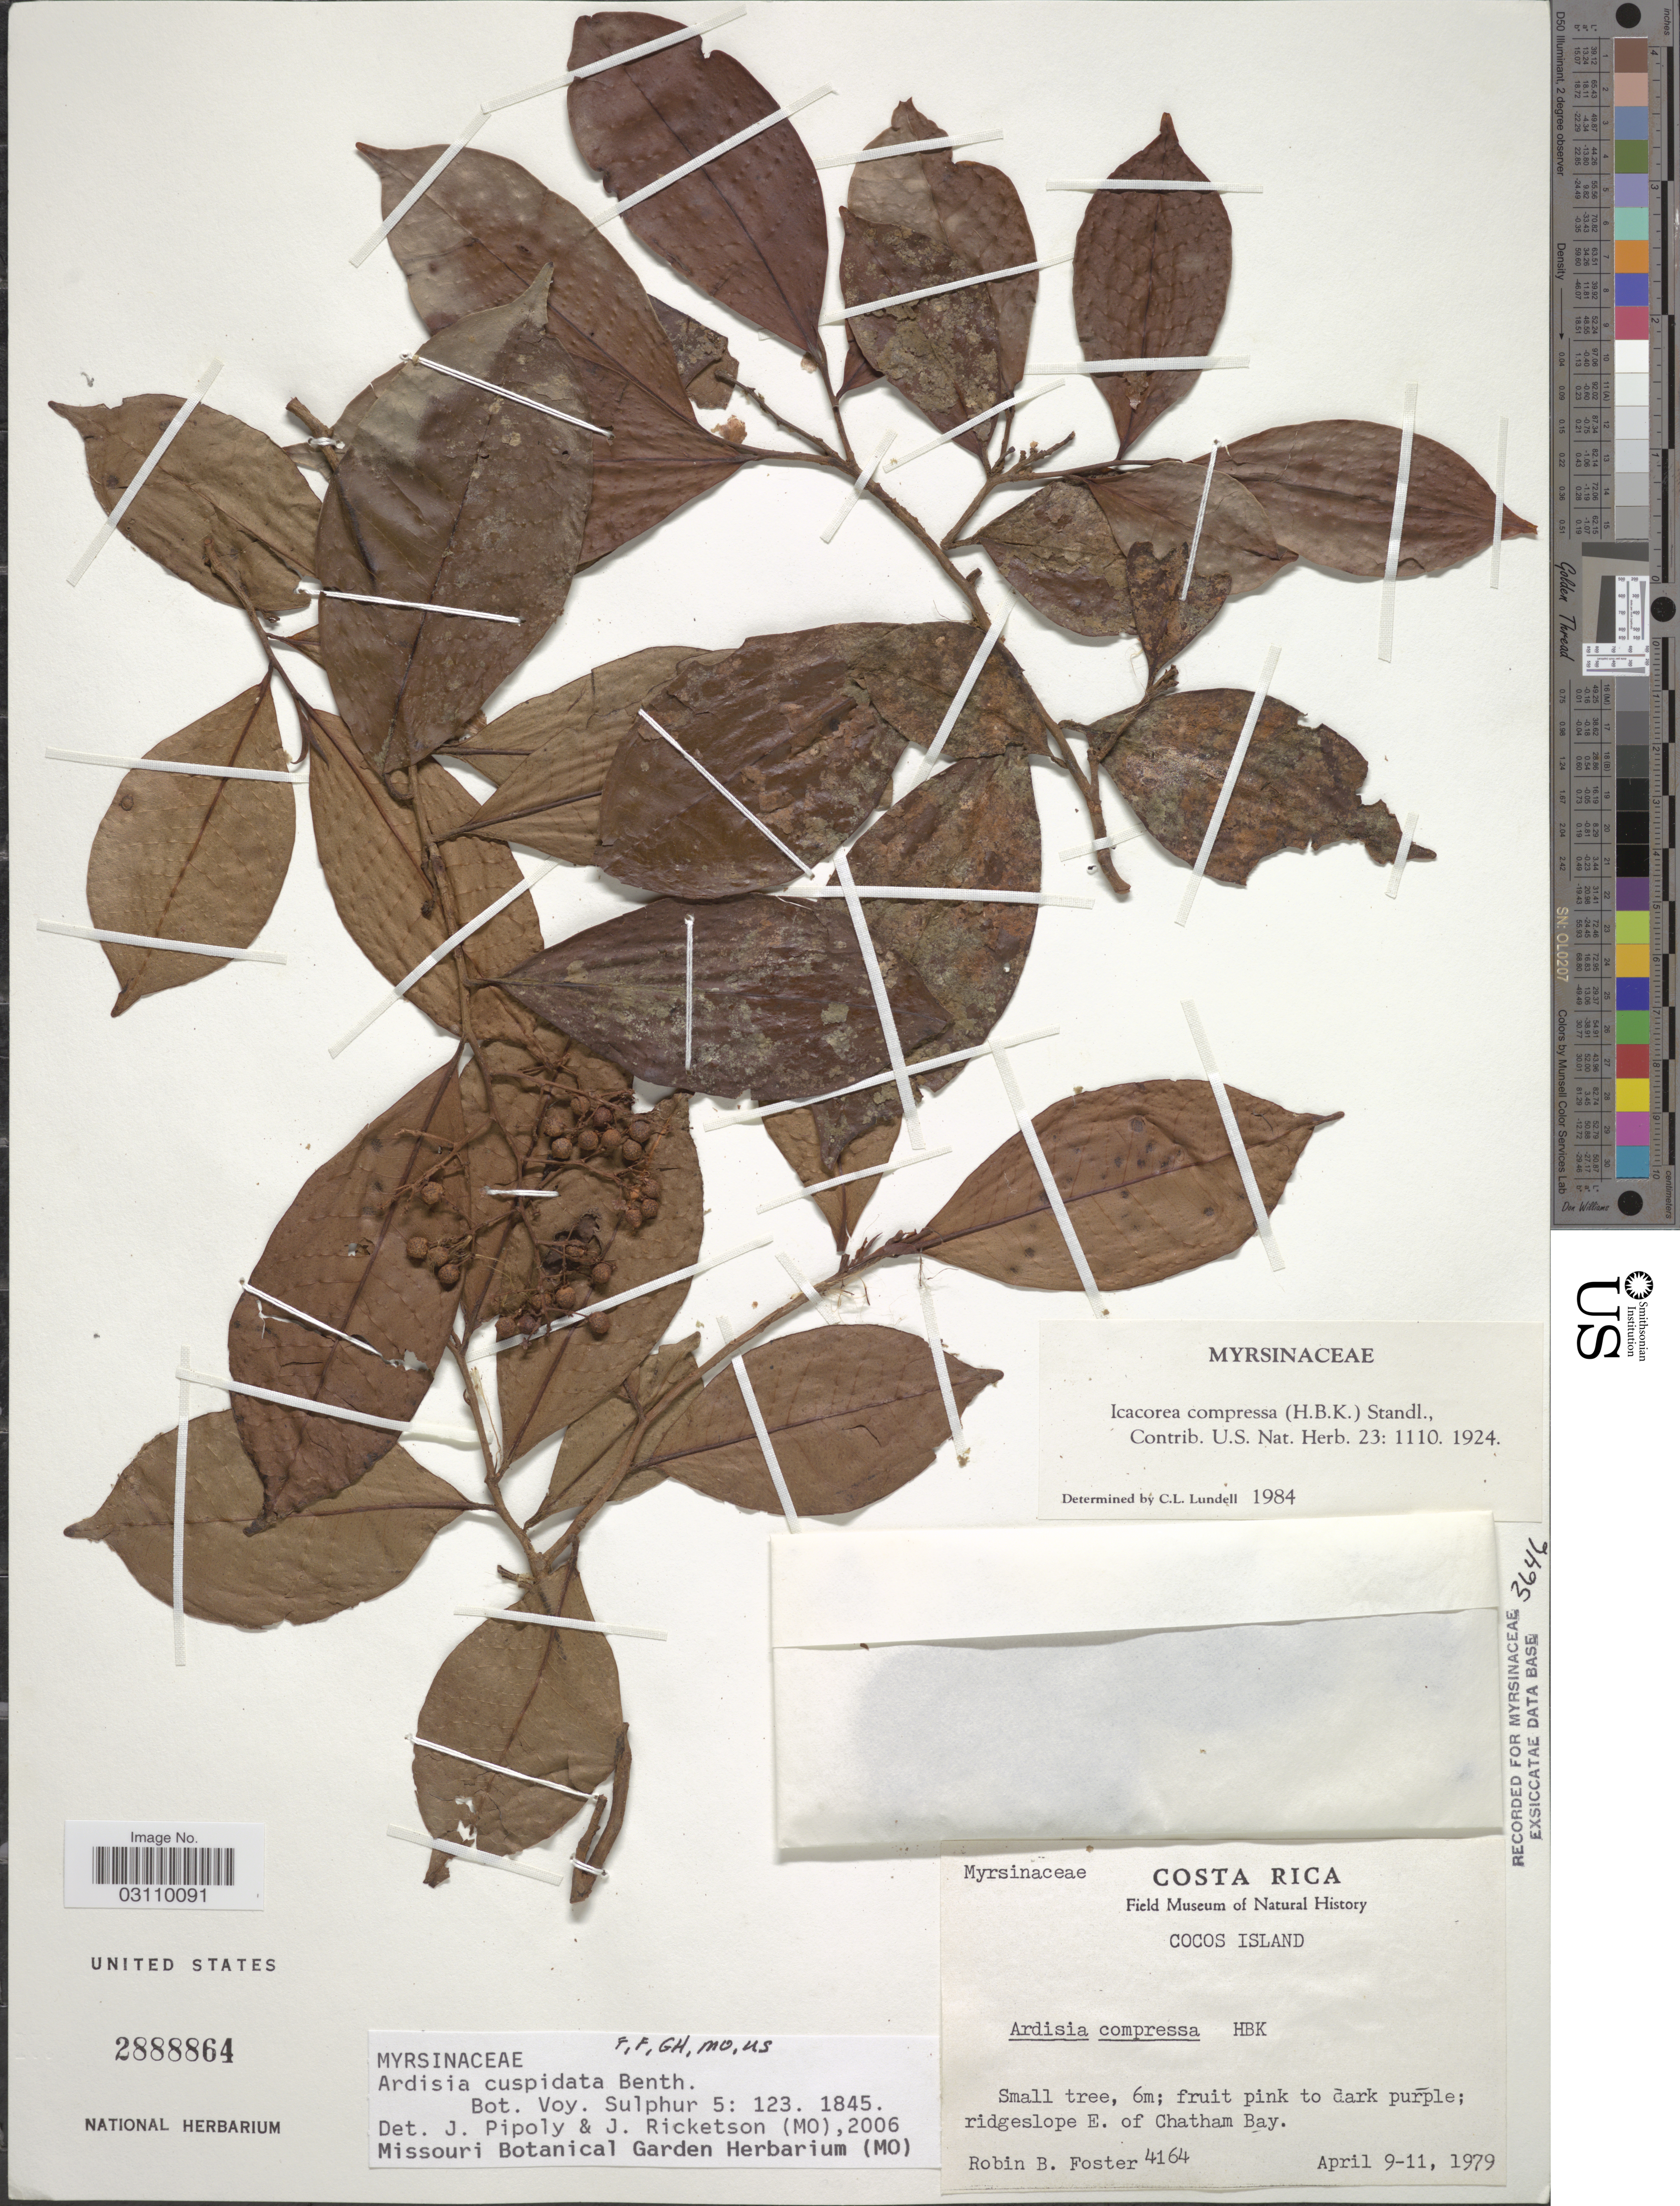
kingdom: Plantae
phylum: Tracheophyta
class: Magnoliopsida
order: Ericales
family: Primulaceae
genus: Ardisia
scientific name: Ardisia cuspidata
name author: Benth.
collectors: R. B. Foster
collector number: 4164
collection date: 1979-04-09/1979-04-11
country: Costa Rica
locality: Cocos Island. Ridgeslope E. of Chatham Bay.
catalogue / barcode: US 2888864